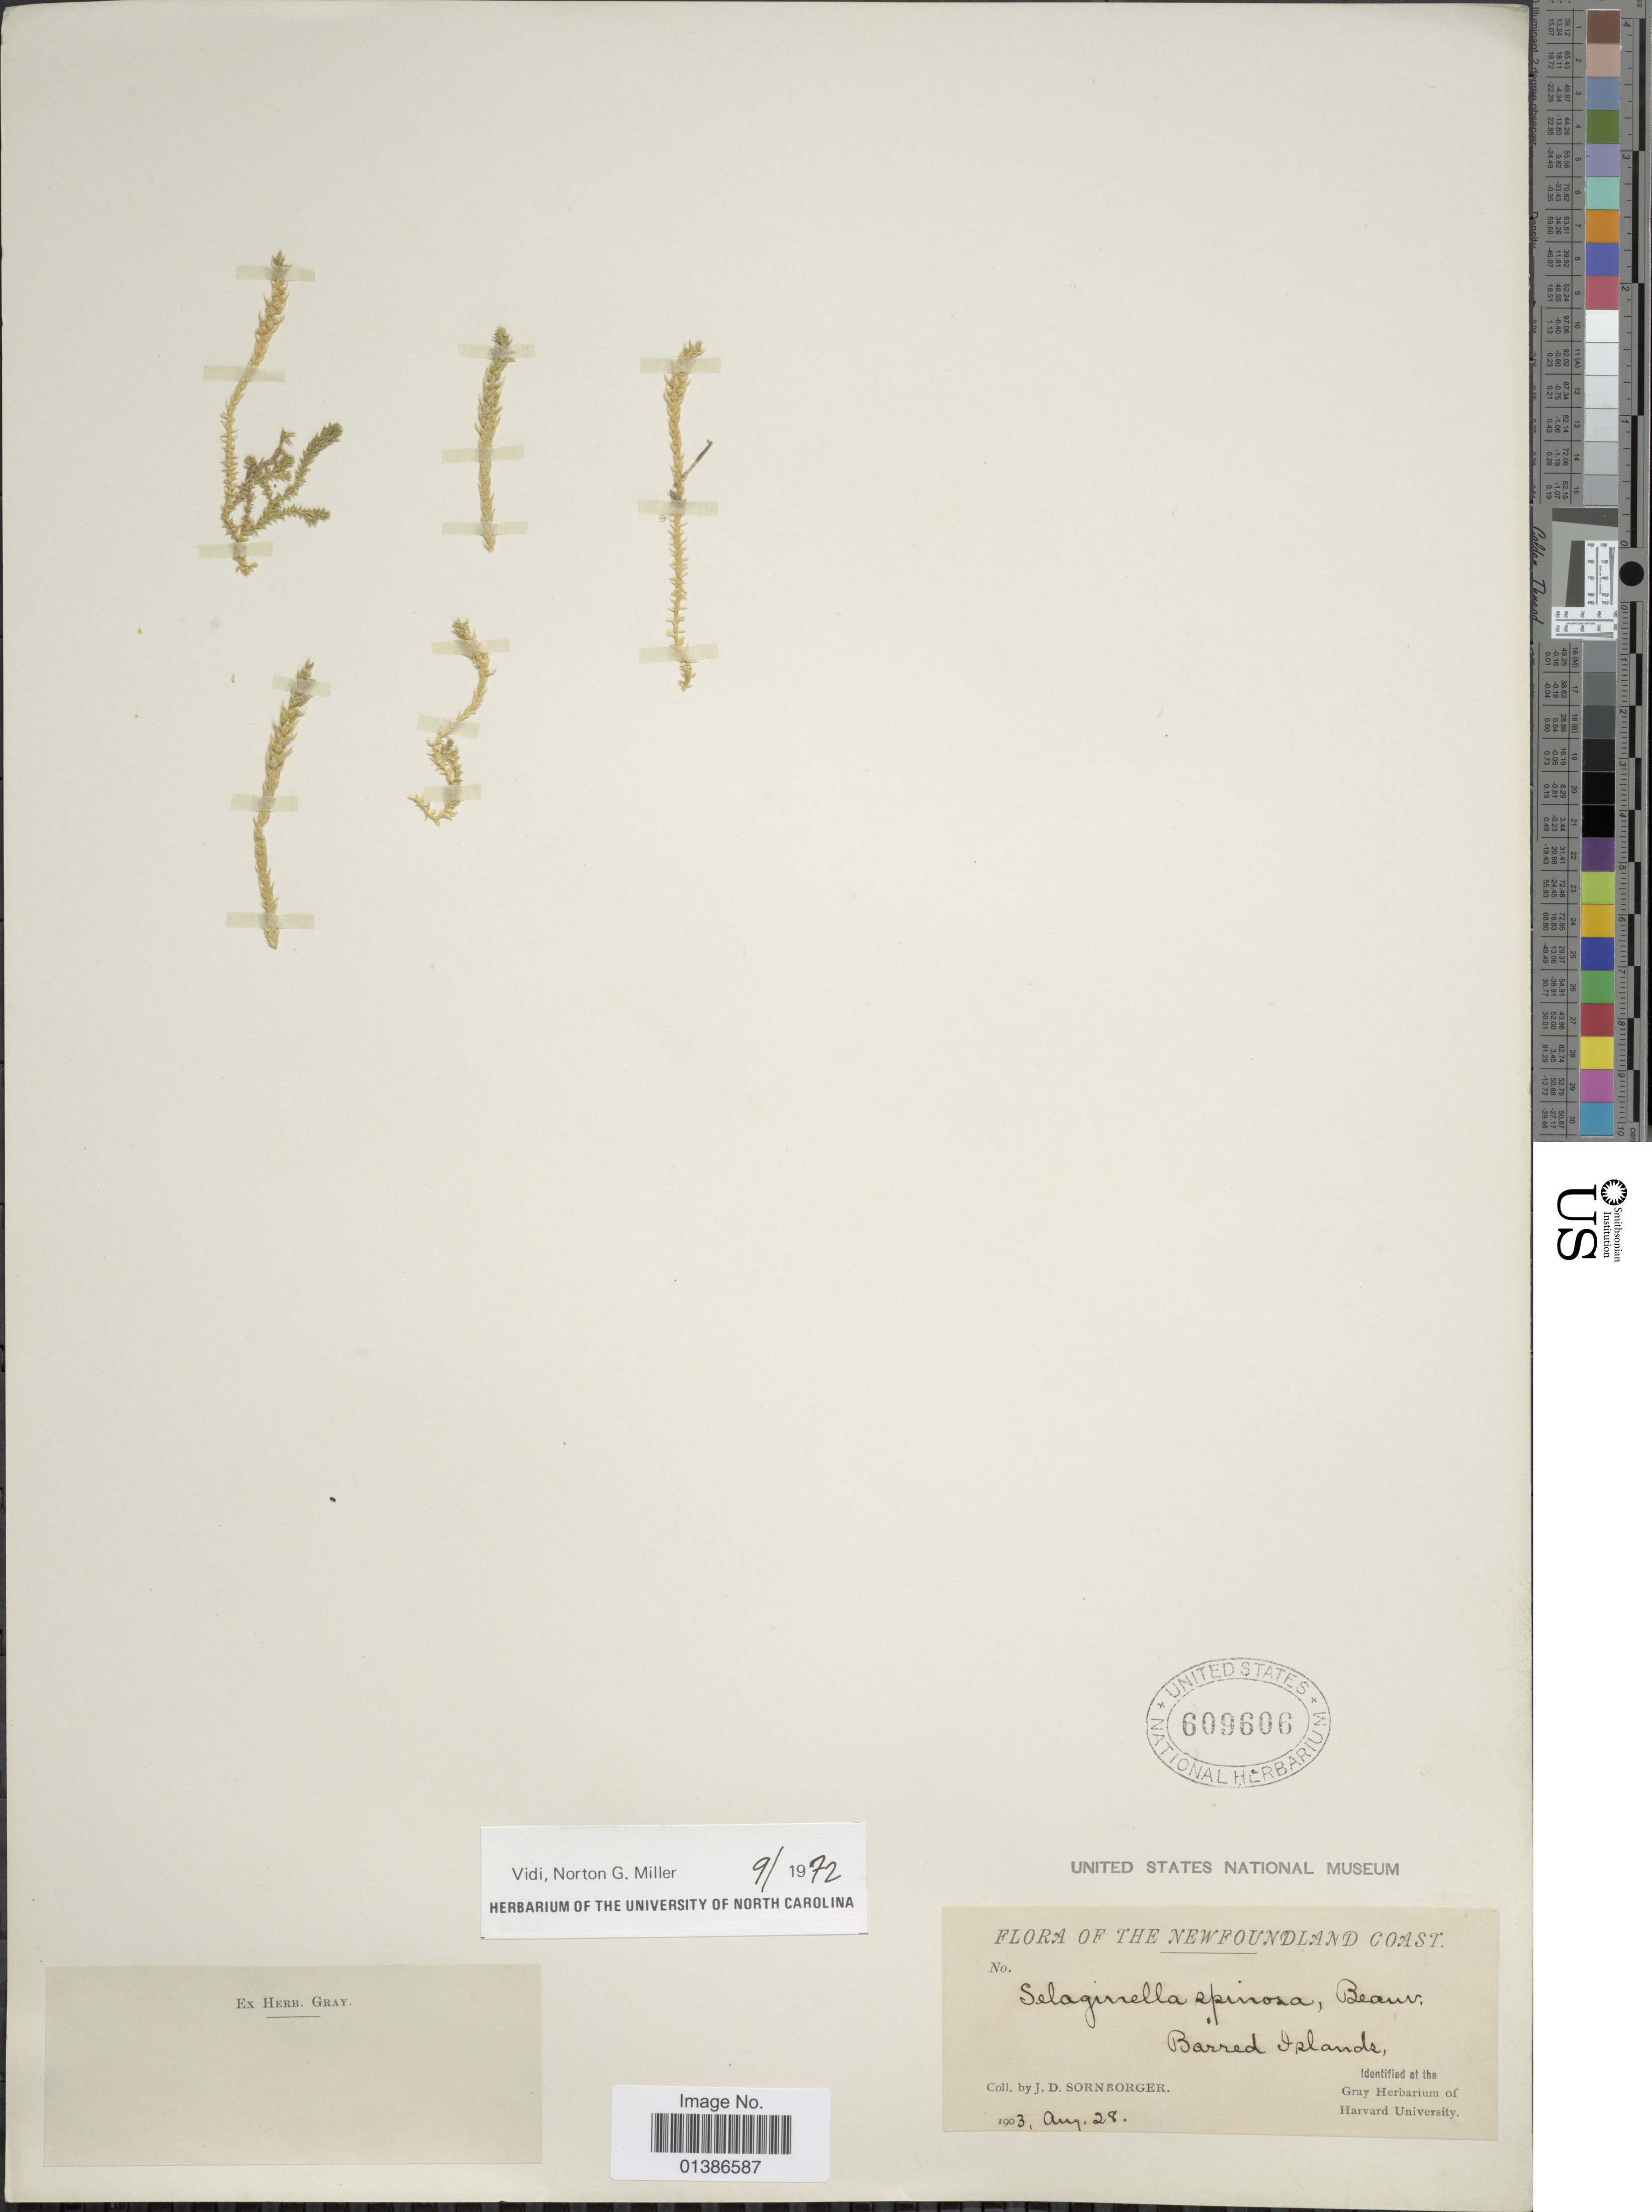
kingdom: Plantae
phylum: Tracheophyta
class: Lycopodiopsida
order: Selaginellales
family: Selaginellaceae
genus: Selaginella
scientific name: Selaginella selaginoides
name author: (L.) Link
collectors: J. Sornborger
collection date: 1903-08-28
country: Canada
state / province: Newfoundland and Labrador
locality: Newfoundland Coast. Barred Islands.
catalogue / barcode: US 609606